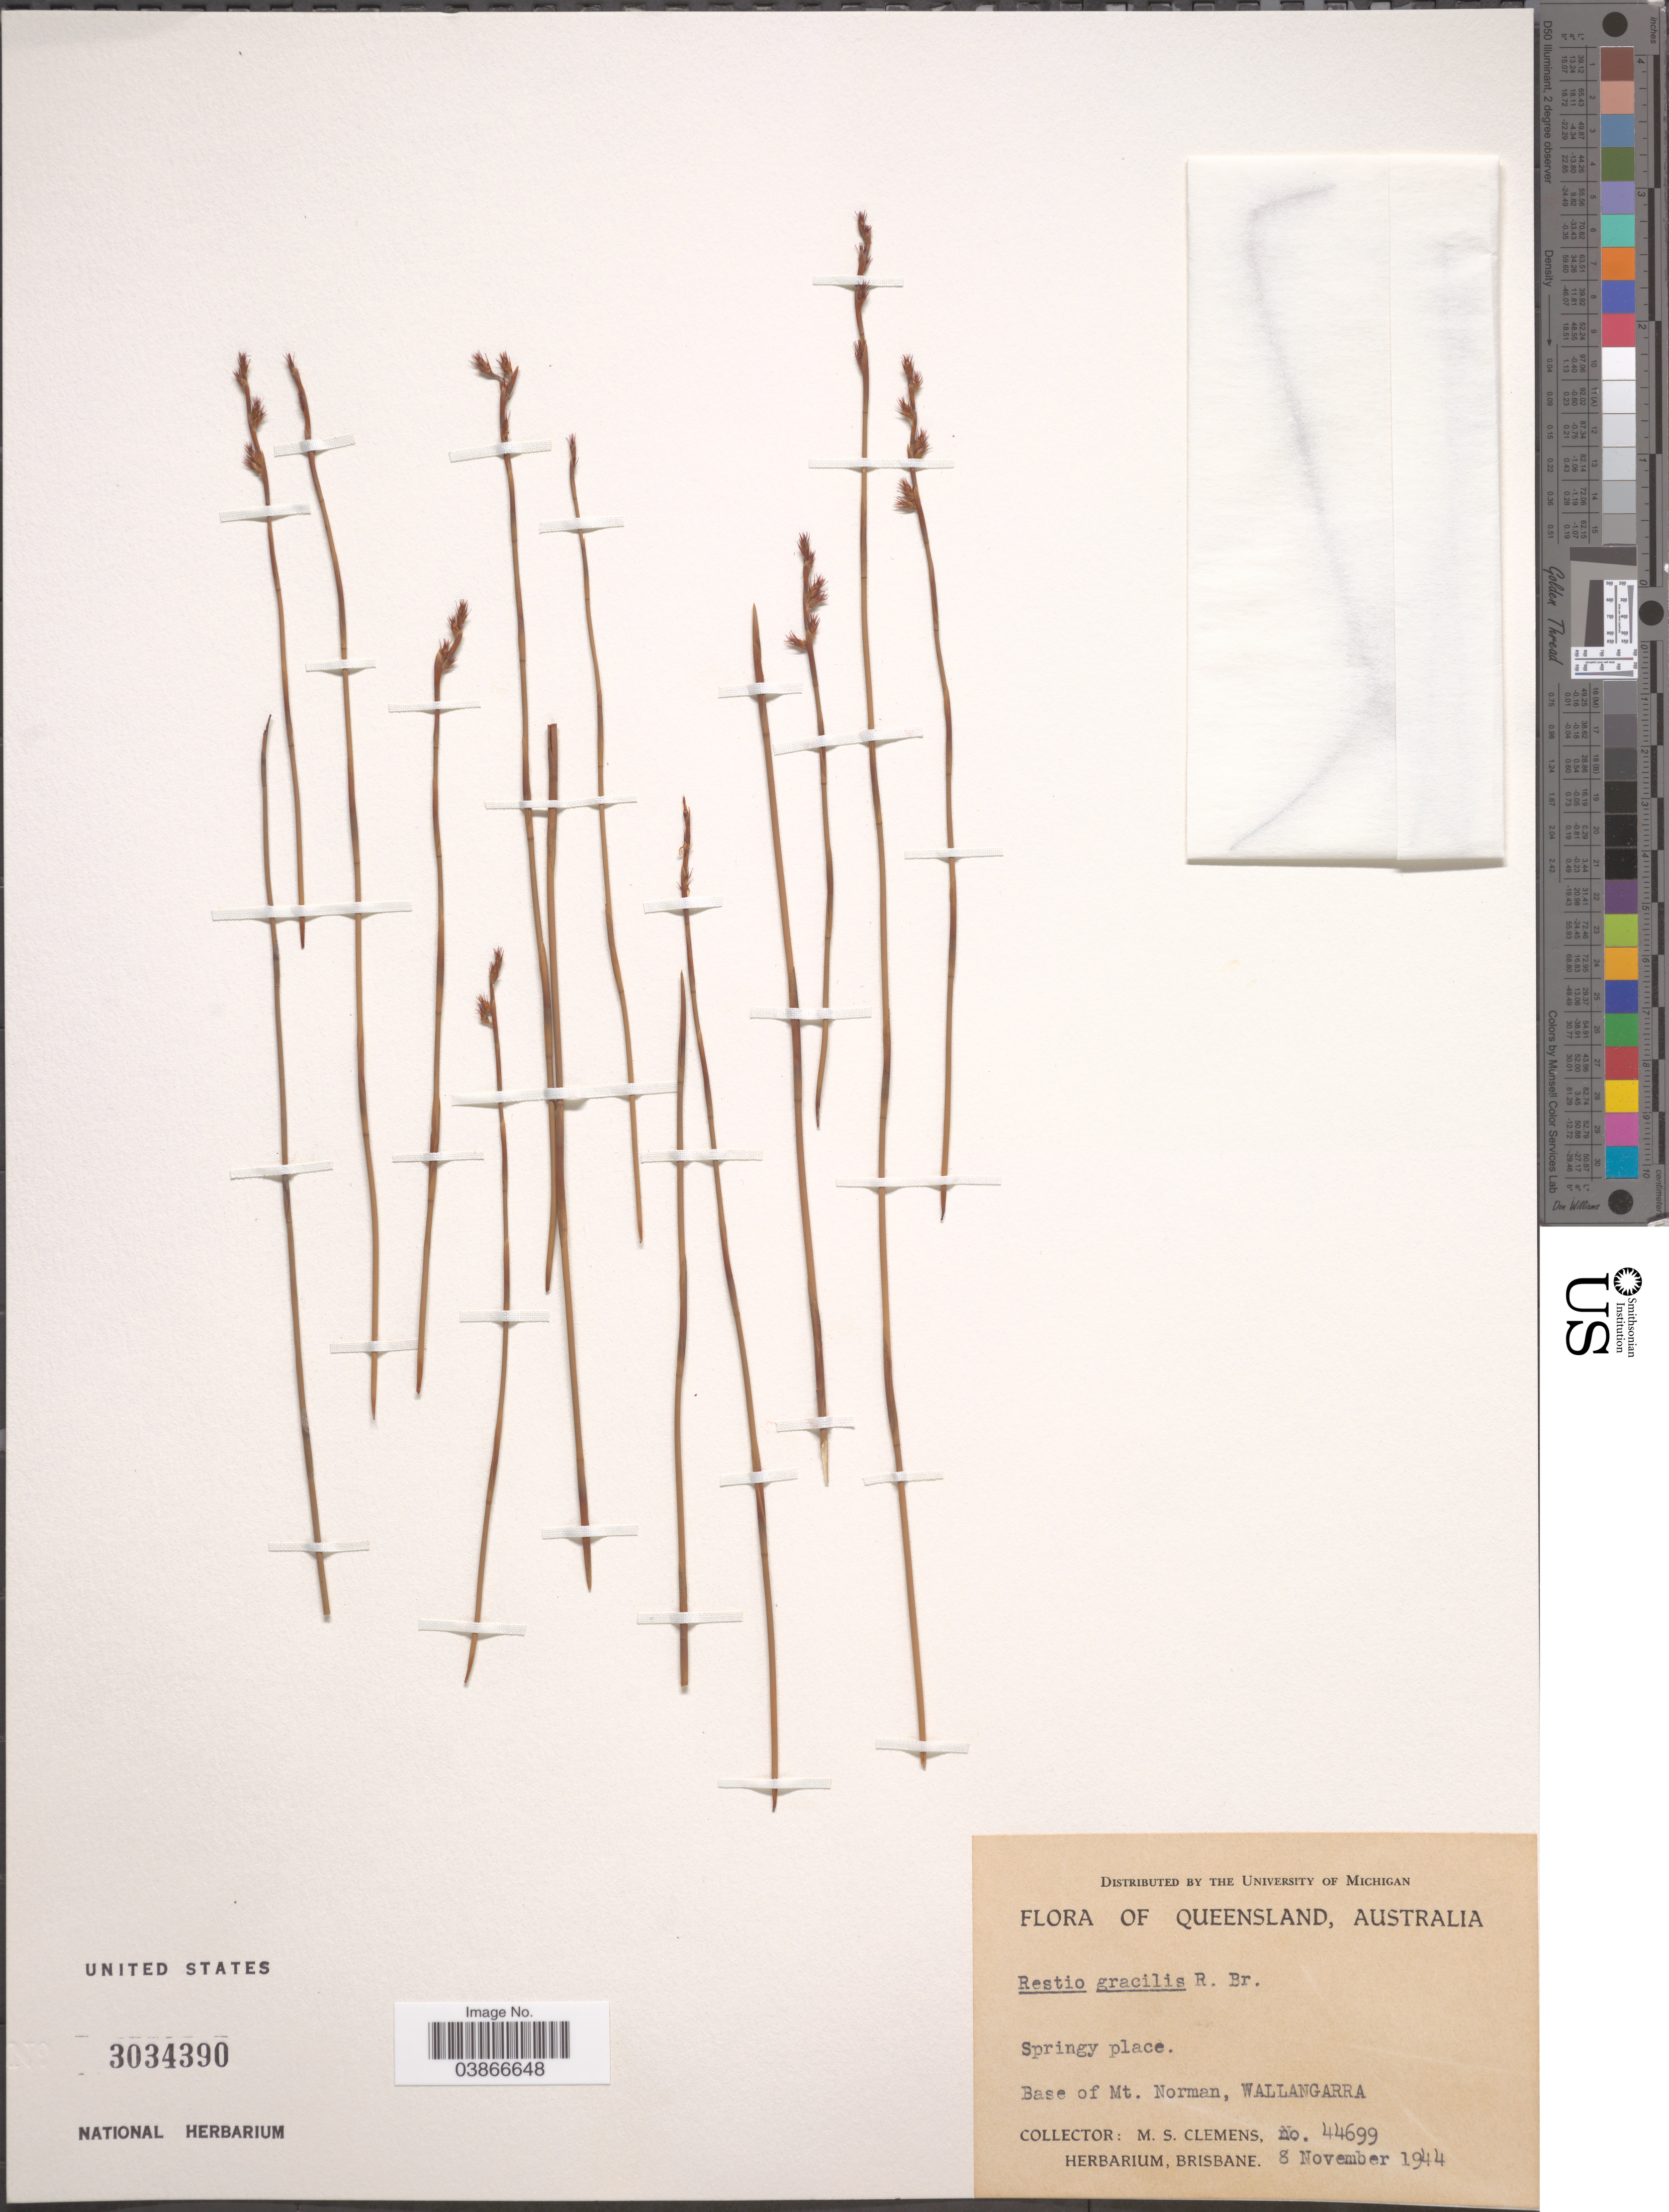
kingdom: Plantae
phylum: Tracheophyta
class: Liliopsida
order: Poales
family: Restionaceae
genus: Restio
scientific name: Restio gracilis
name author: R. Br.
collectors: M. S. Clemens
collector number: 44699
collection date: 1944-11-08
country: Australia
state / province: Queensland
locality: Base of Mt. Norman, Wallangarra.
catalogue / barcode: US 3034390